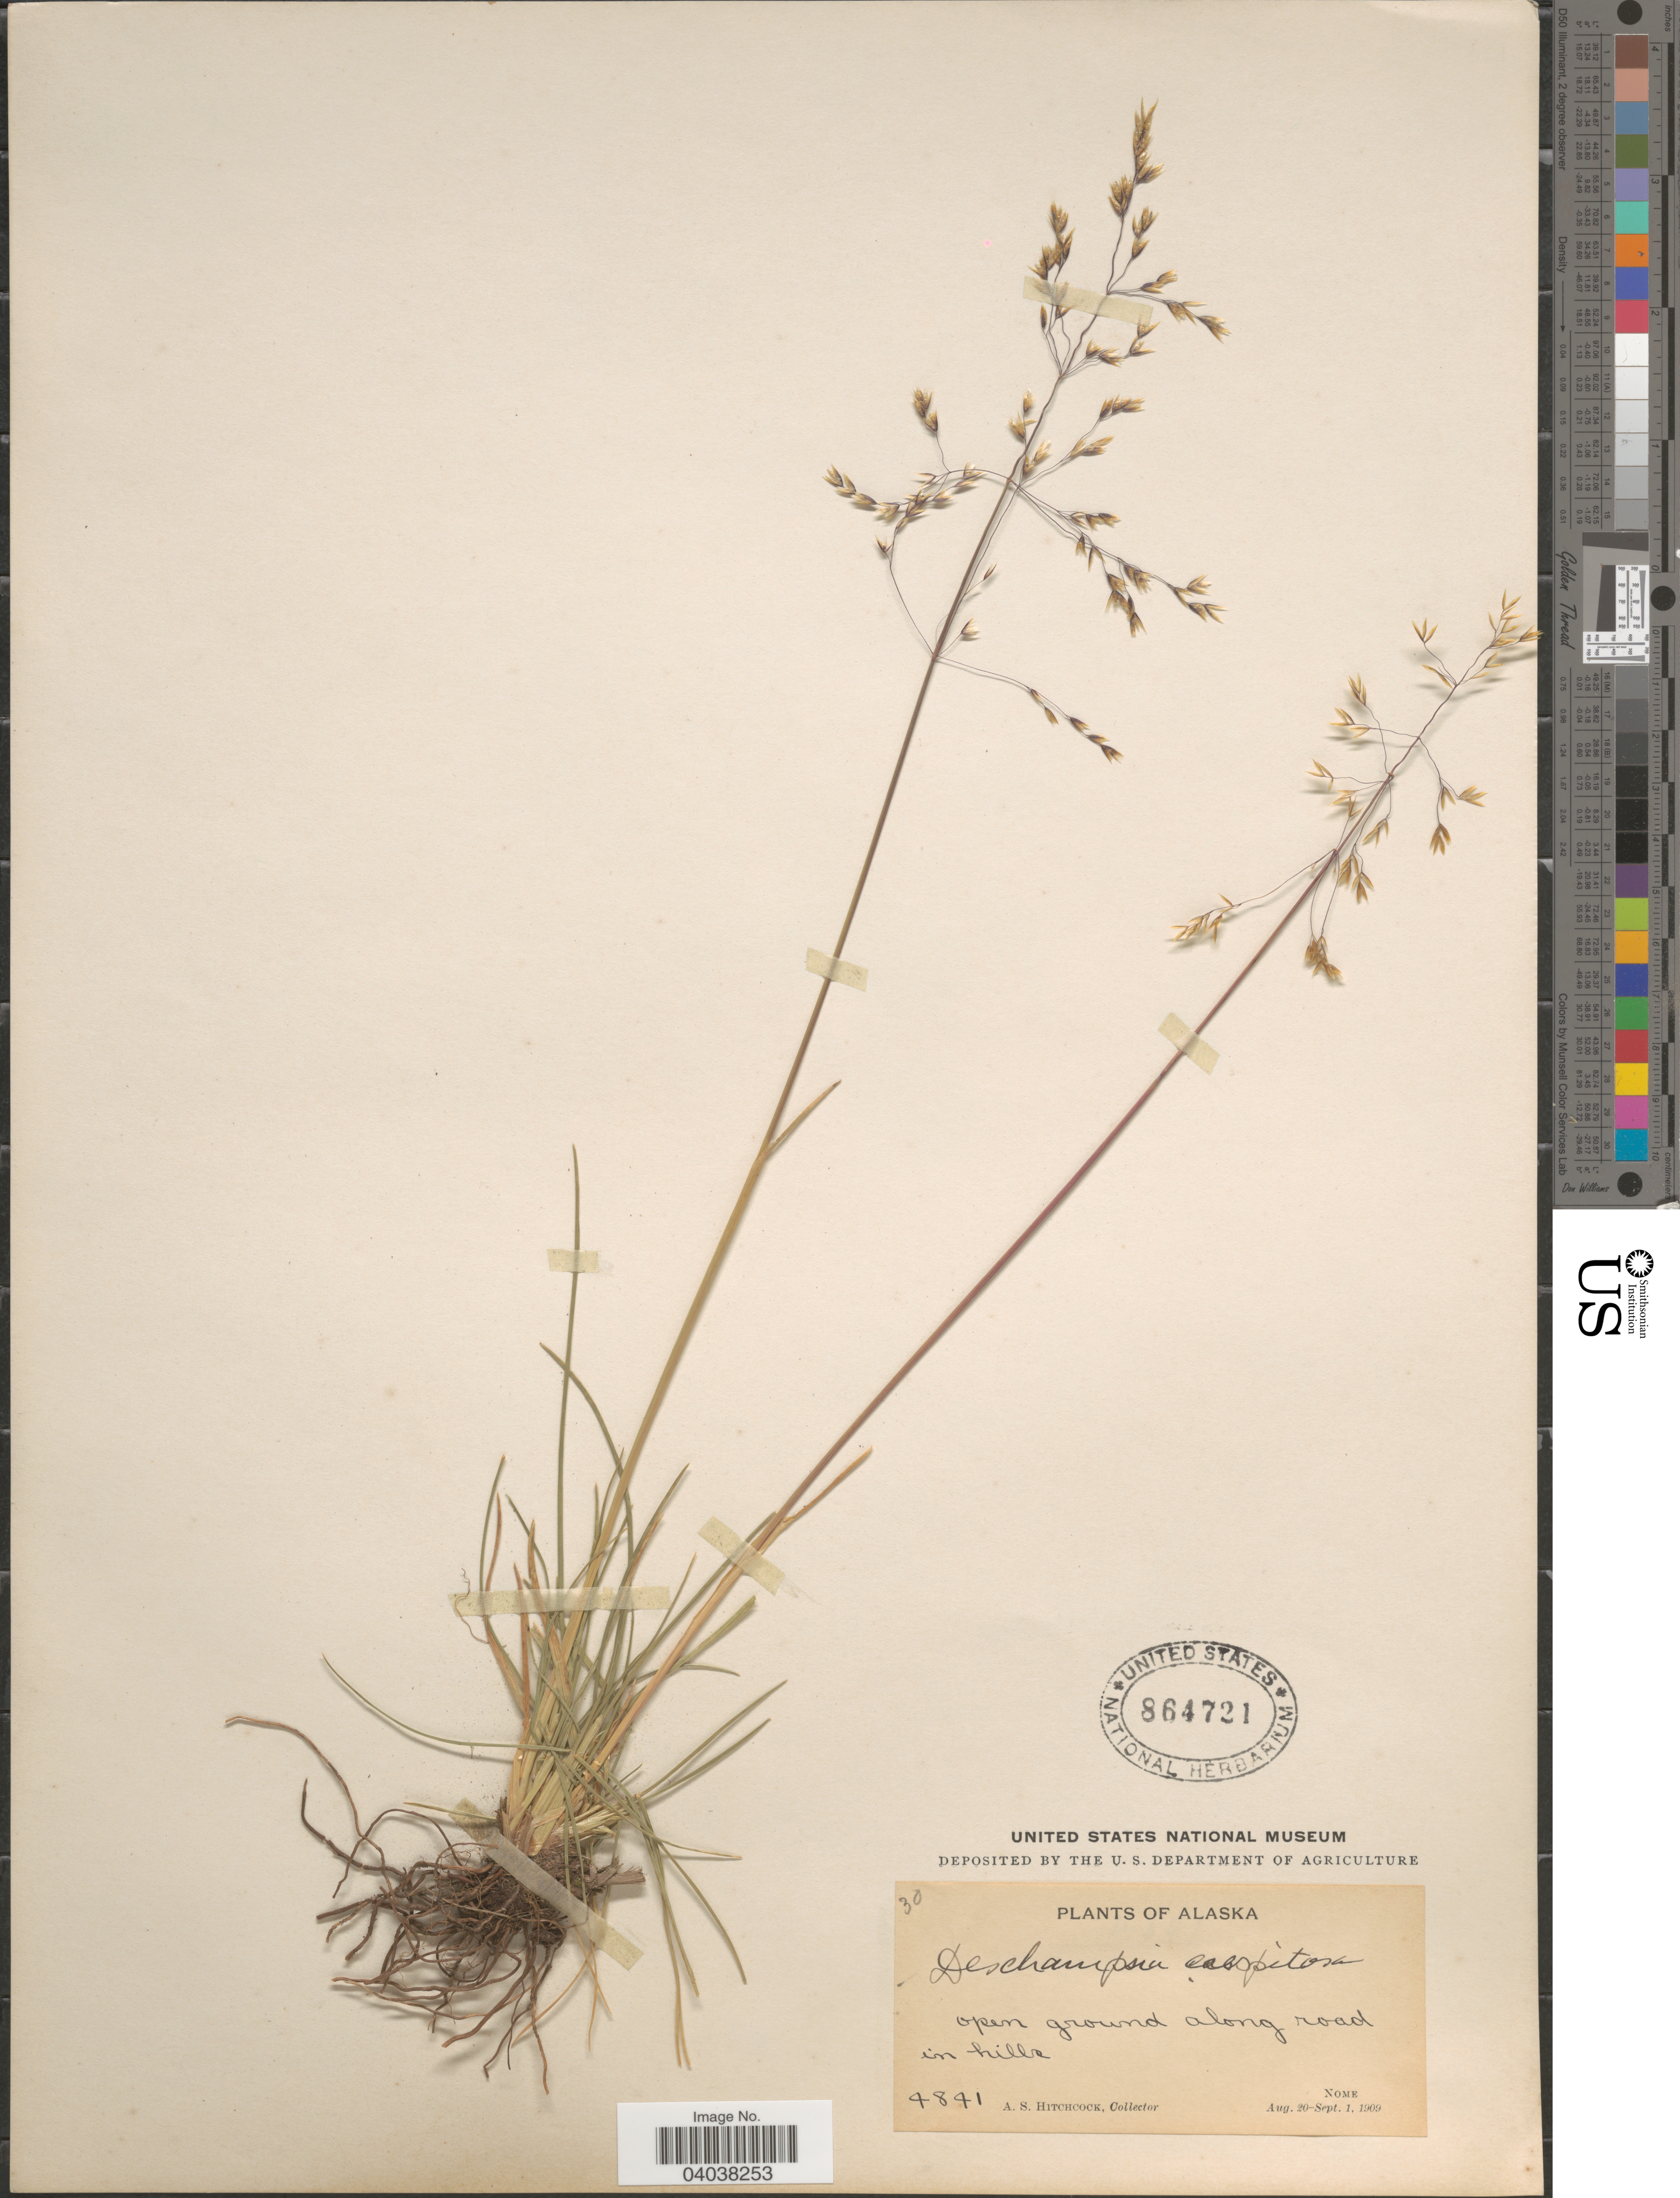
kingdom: Plantae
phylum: Tracheophyta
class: Liliopsida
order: Poales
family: Poaceae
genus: Deschampsia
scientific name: Deschampsia cespitosa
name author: (L.) P. Beauv.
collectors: A. S. Hitchcock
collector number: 4841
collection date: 1909-08-20/1909-09-01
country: United States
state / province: Alaska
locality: Along road in hills. Nome.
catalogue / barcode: US 864721